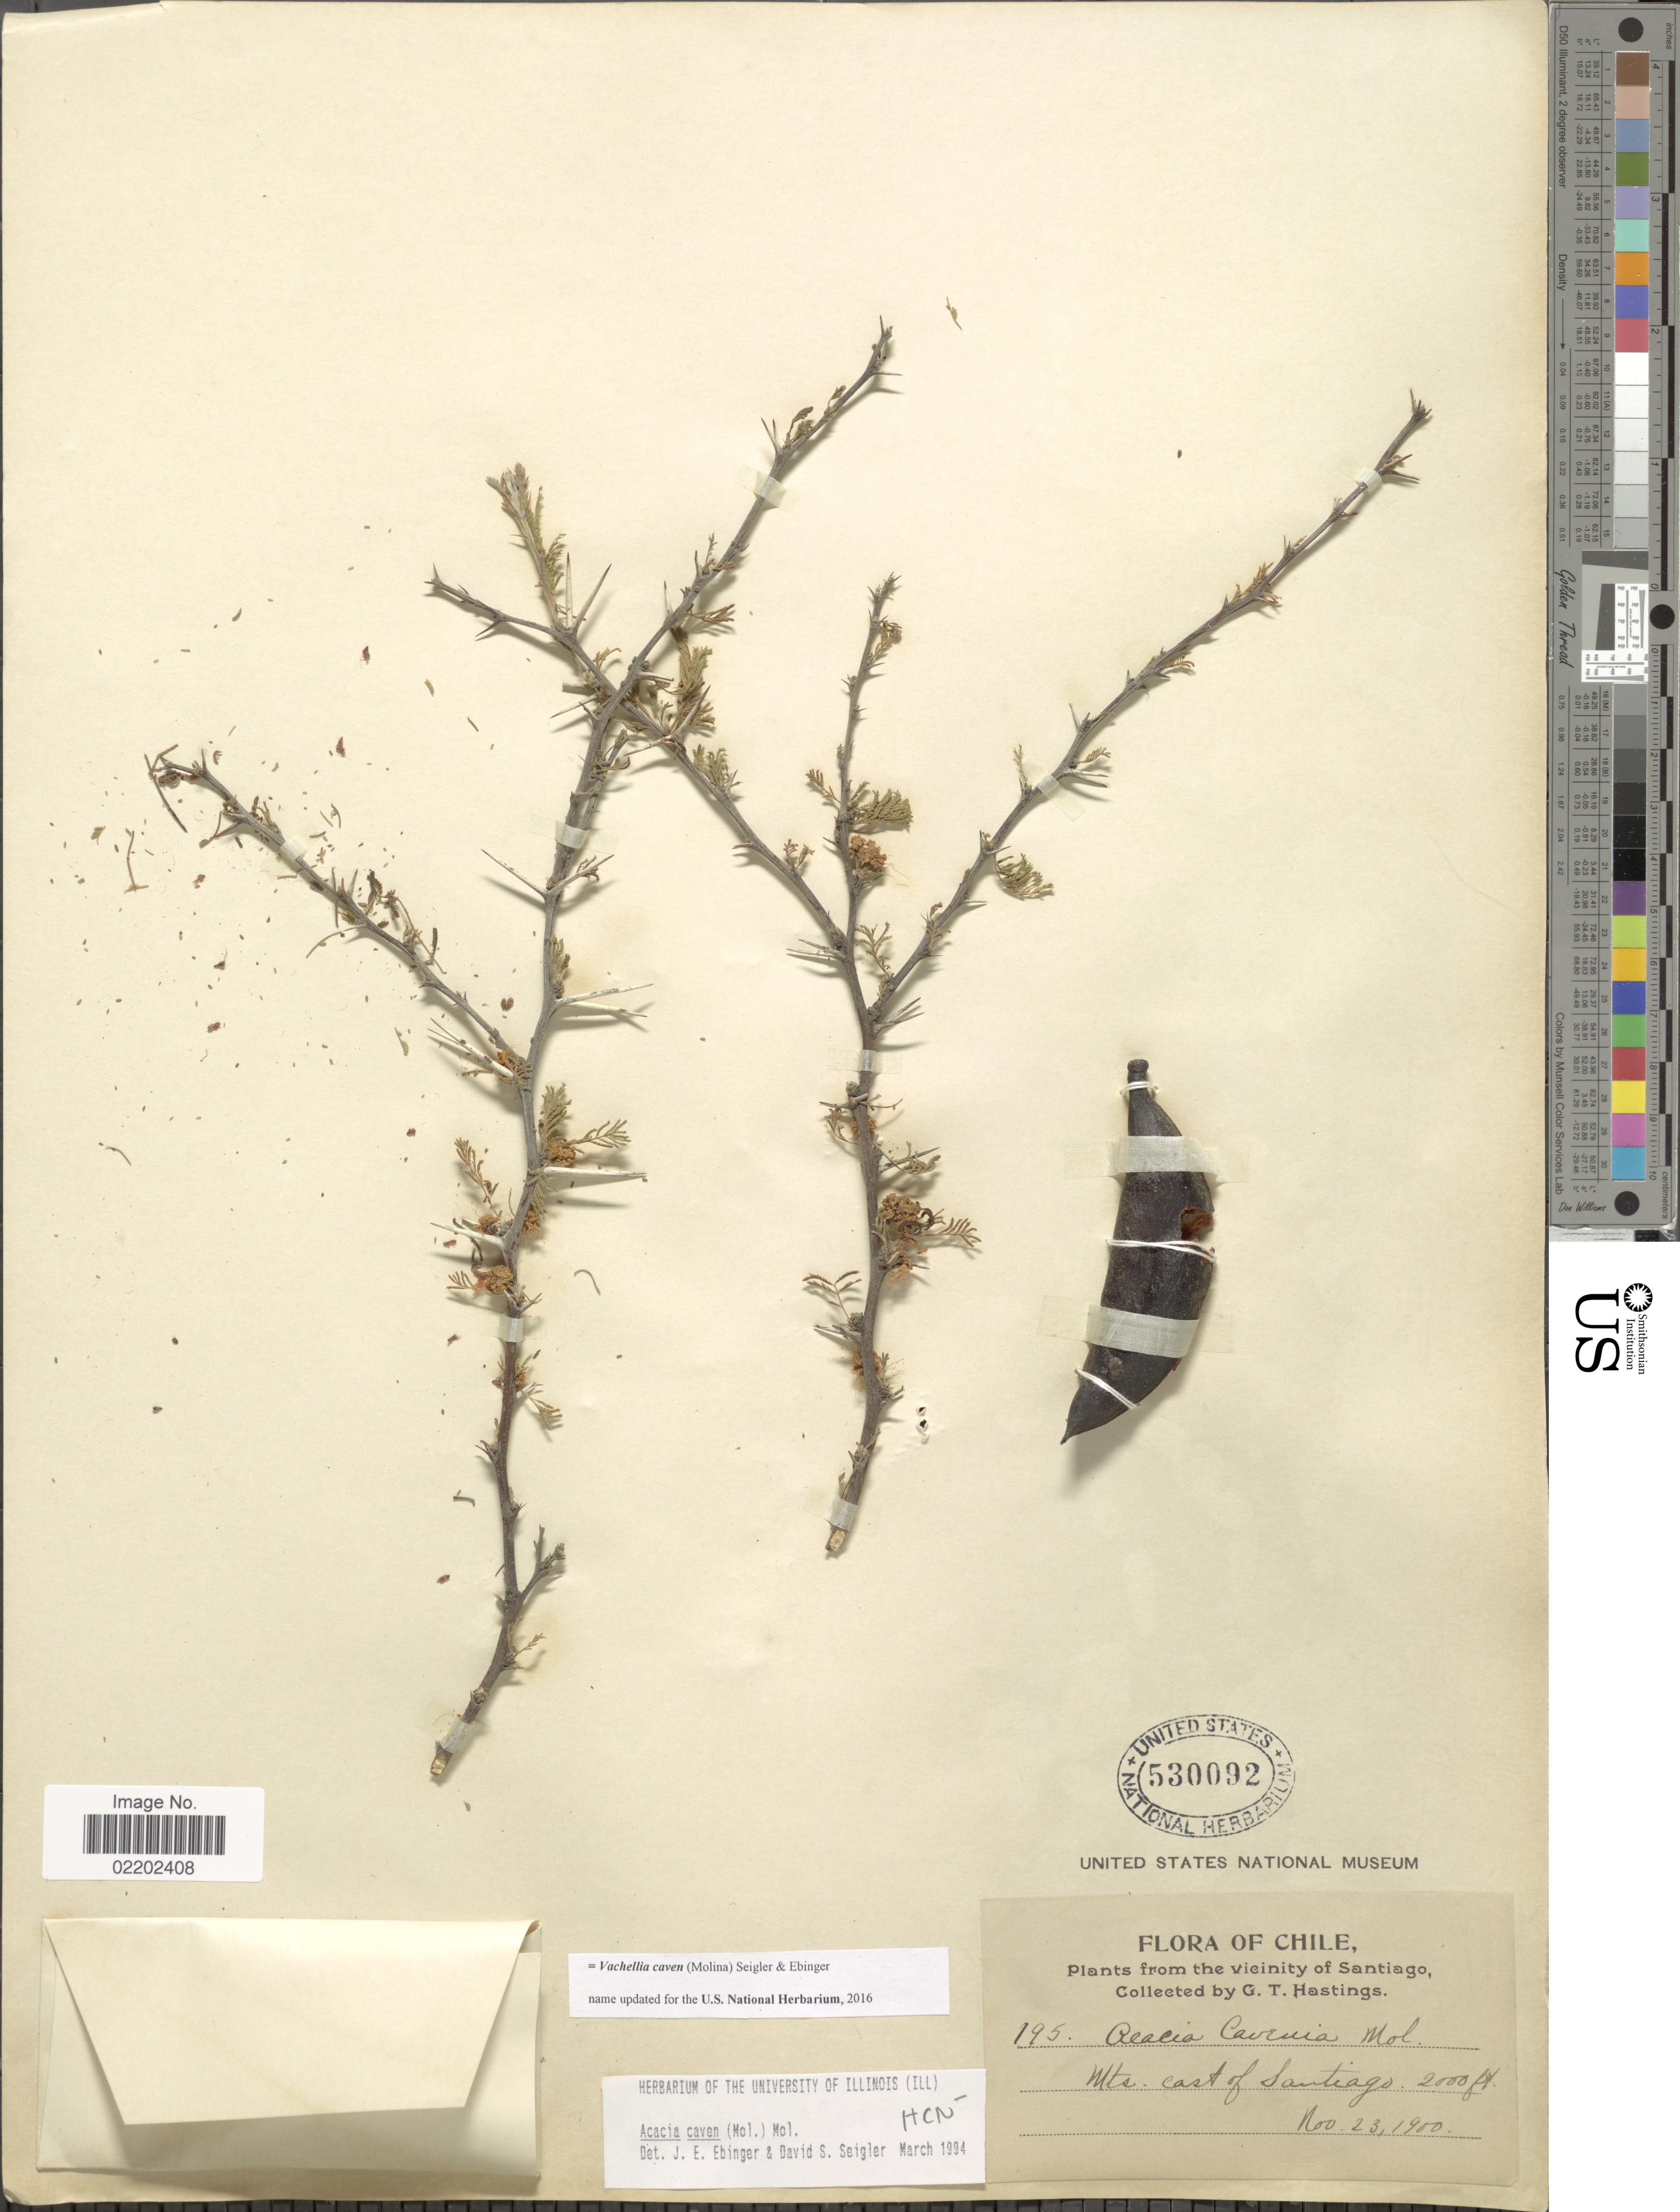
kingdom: Plantae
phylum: Tracheophyta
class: Magnoliopsida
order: Fabales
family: Fabaceae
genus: Vachellia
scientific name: Vachellia caven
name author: (Molina) Seigler & Ebinger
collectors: G. Hastings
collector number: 195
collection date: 1900-11-23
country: Chile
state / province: Región Metropolitana (RM)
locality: From the vicinity of Santiago, Mts cast of Santiago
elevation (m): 610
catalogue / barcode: US 530092